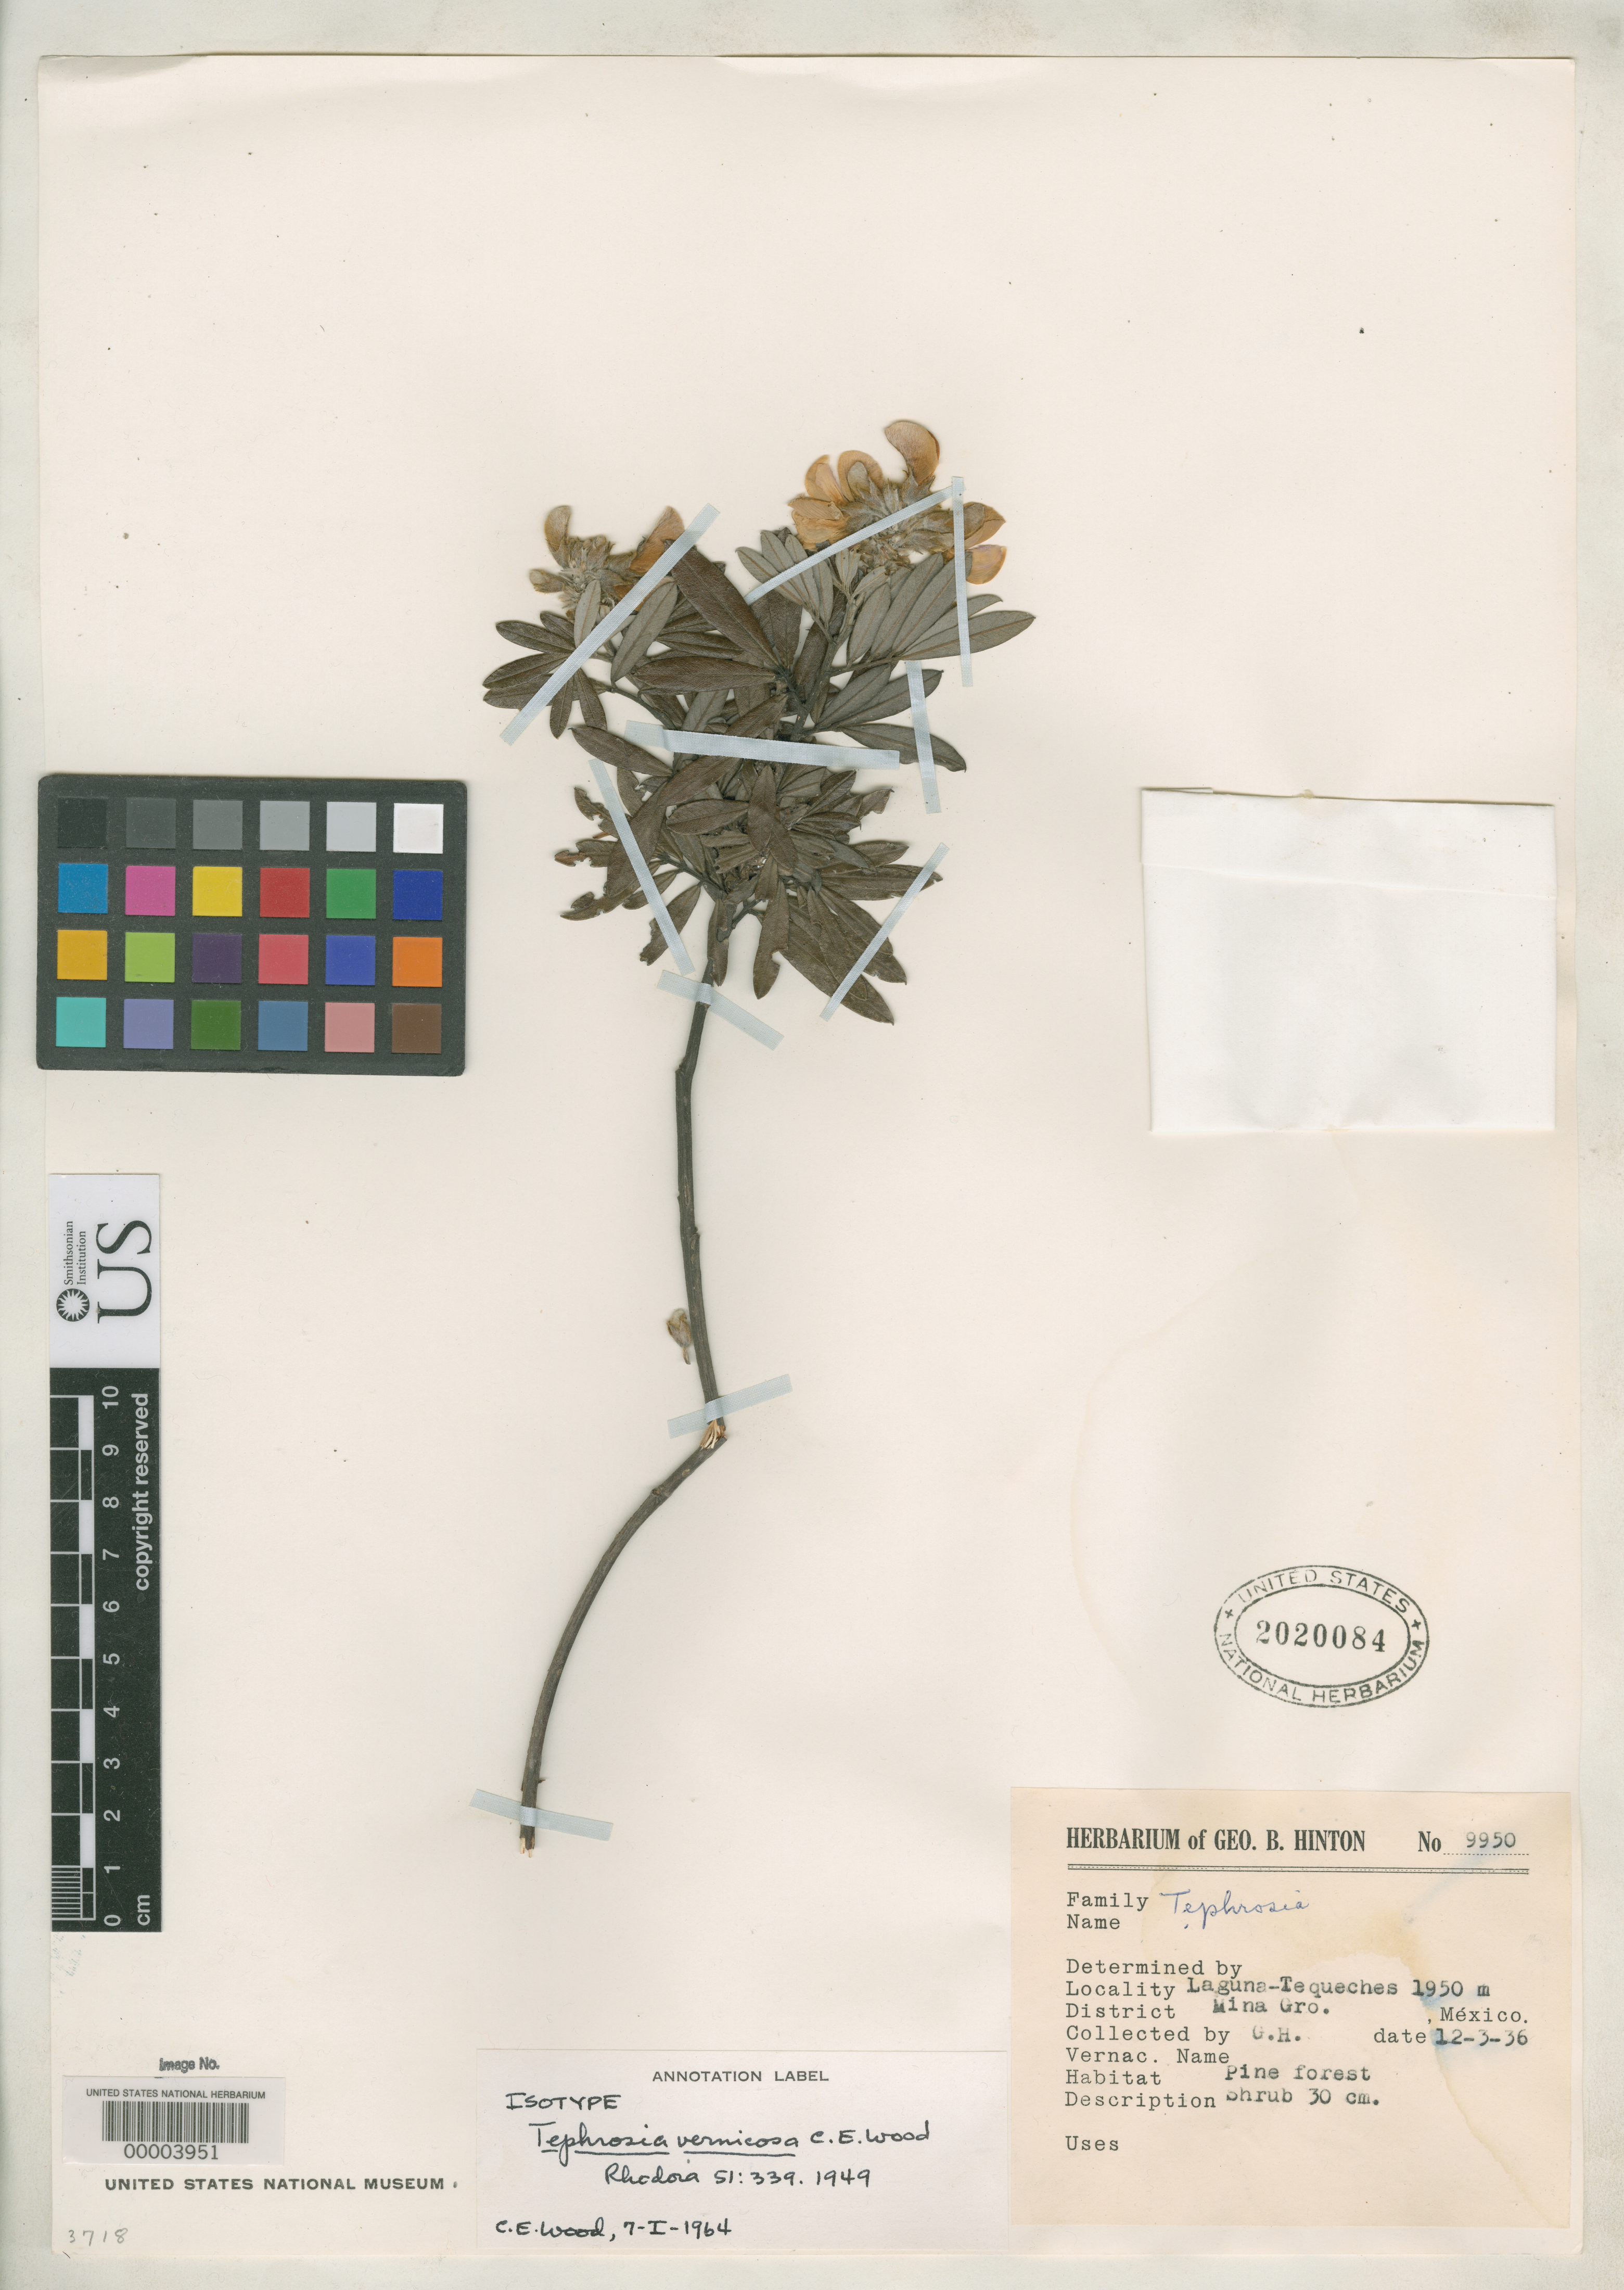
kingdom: Plantae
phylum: Tracheophyta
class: Magnoliopsida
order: Fabales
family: Fabaceae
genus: Tephrosia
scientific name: Tephrosia vernicosa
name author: C.E. Wood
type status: Isotype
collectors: G. B. Hinton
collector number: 9950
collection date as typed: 12 Mar 1936 or 03 Dec 1936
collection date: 1936-03-12 or 1936-12-03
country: Mexico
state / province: Guerrero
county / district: Mina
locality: Laguna-Tequeches.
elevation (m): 1950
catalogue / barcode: US 2020084